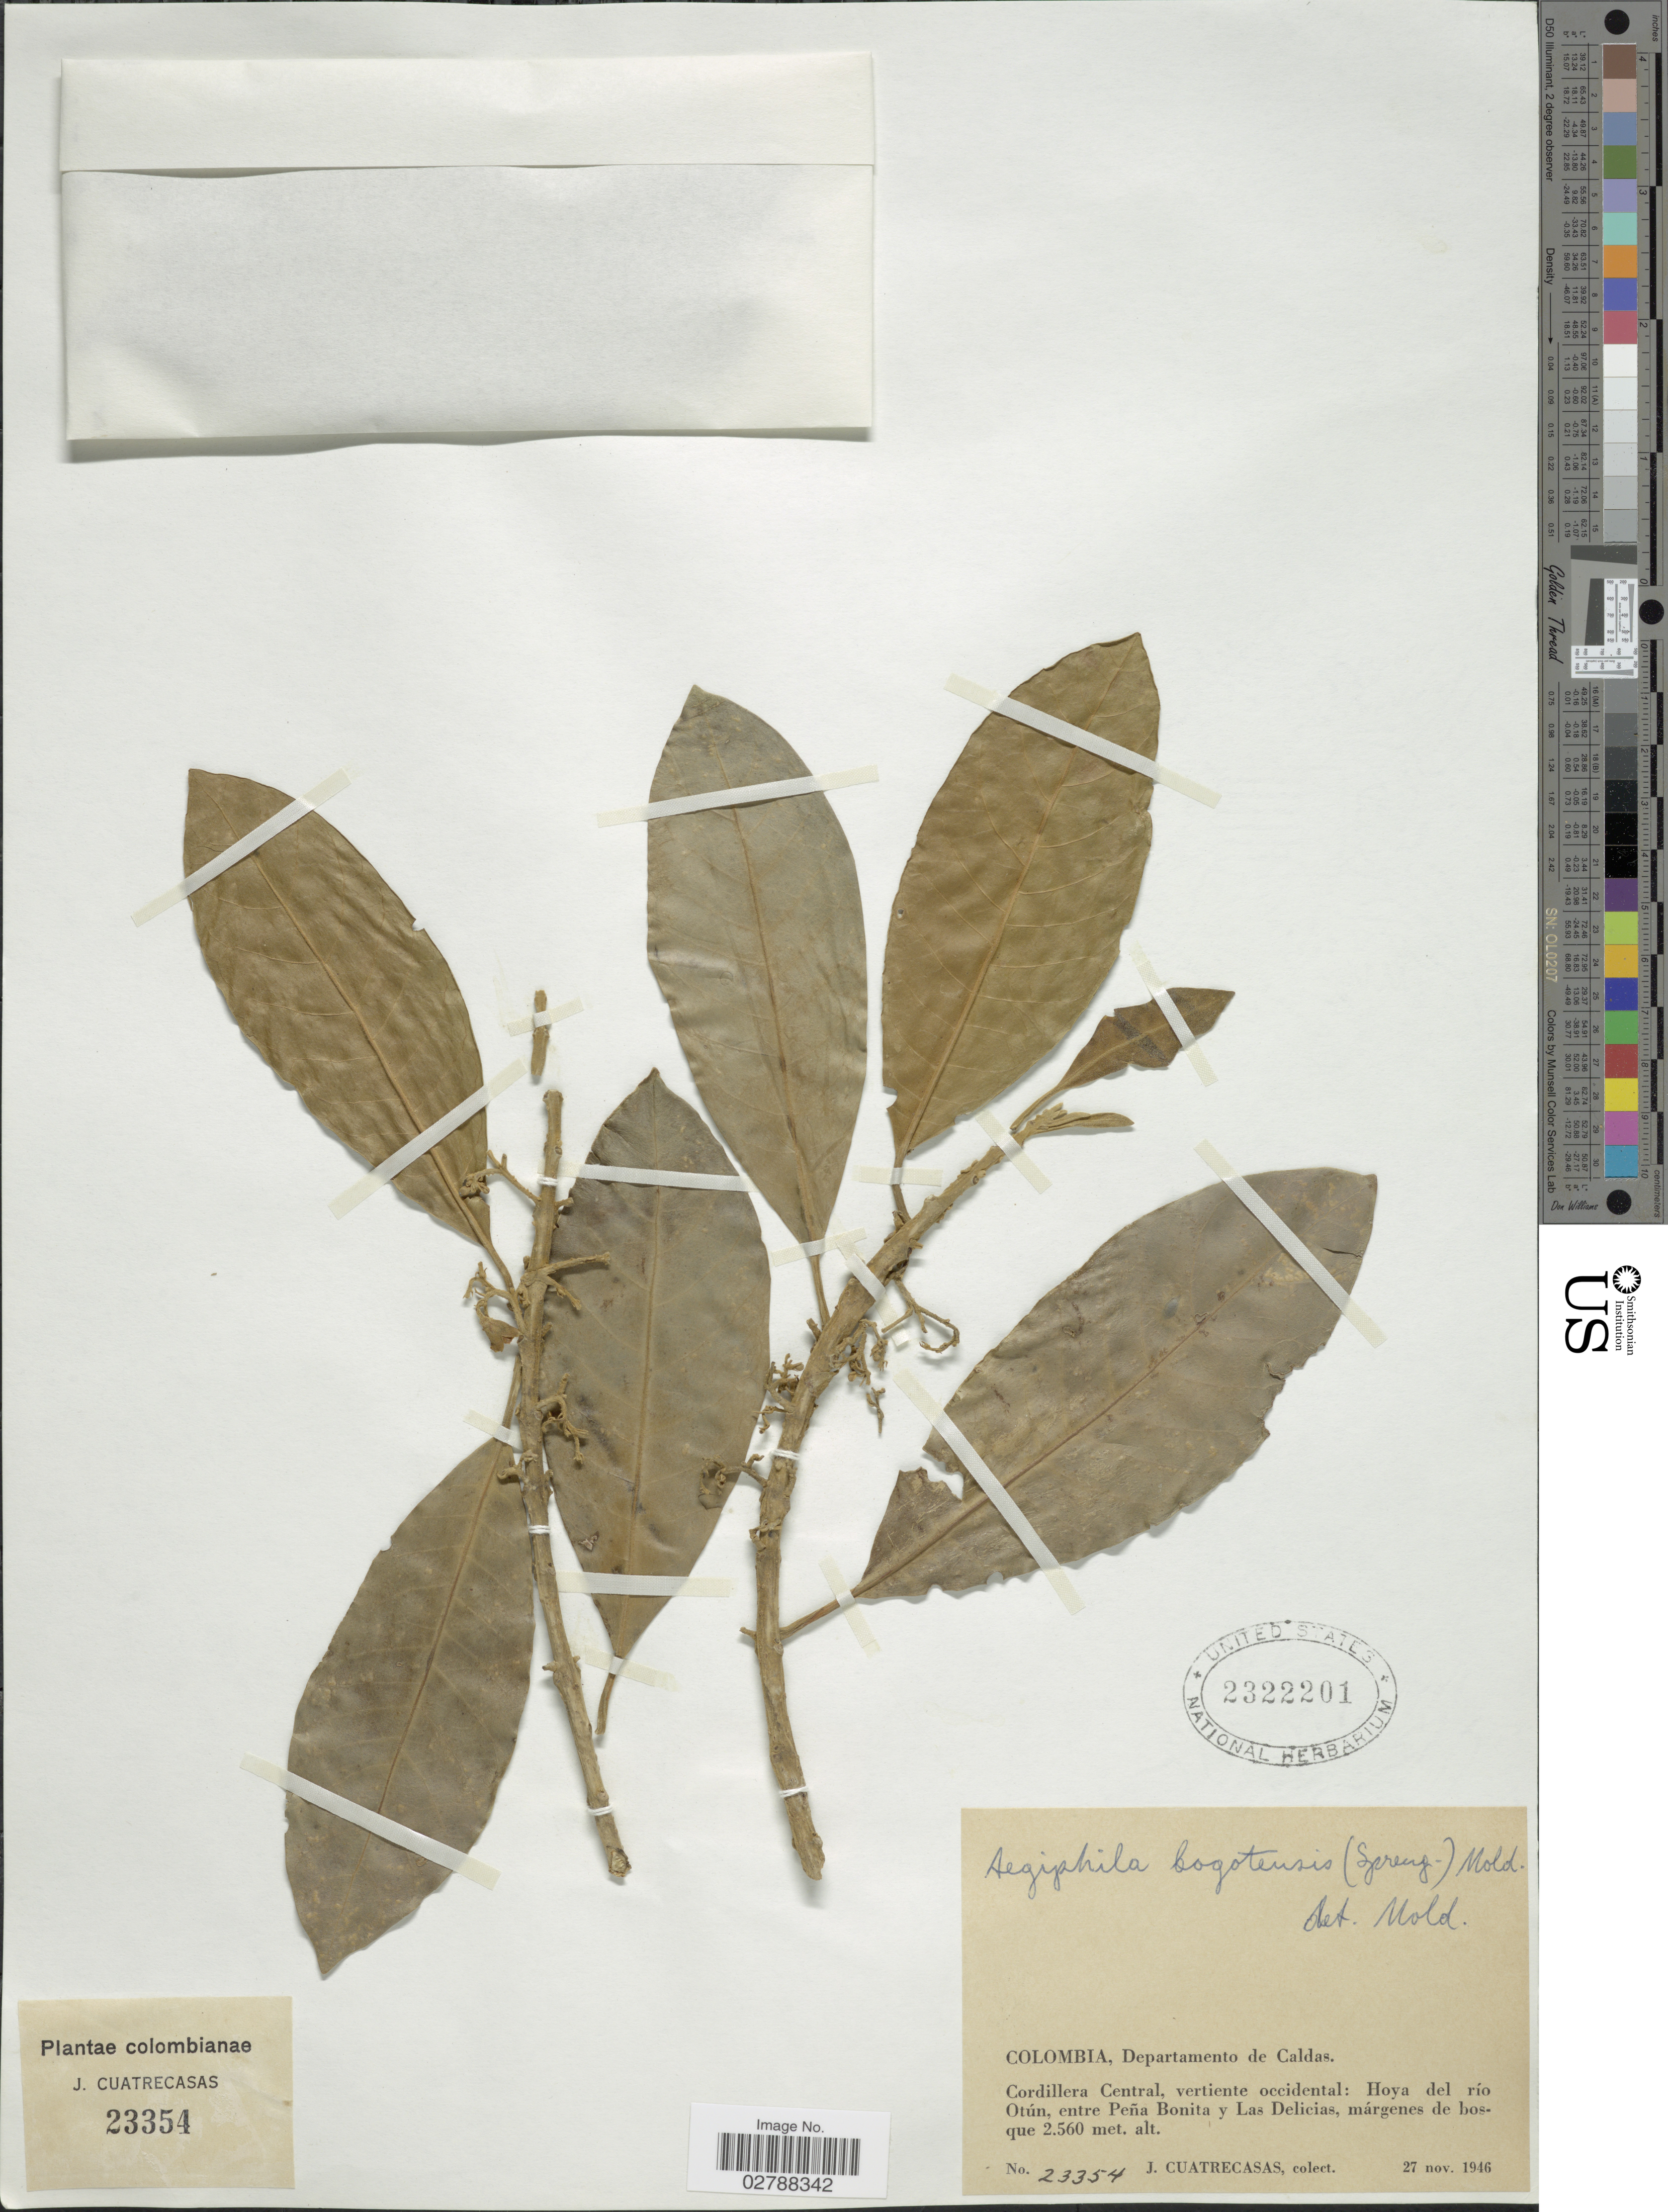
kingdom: Plantae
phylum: Tracheophyta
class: Magnoliopsida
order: Lamiales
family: Lamiaceae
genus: Aegiphila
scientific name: Aegiphila bogotensis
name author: (Spreng.) Moldenke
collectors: J. Cuatrecasas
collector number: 23354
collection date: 1946-11-27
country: Colombia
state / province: Caldas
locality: Departamento de Caldas, Cordillera Central, vertiente occidental: Hoya del río Otún, entre Peña Bonita y Las Delicias, márgenes de bosque.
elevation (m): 2560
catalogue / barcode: US 2322201